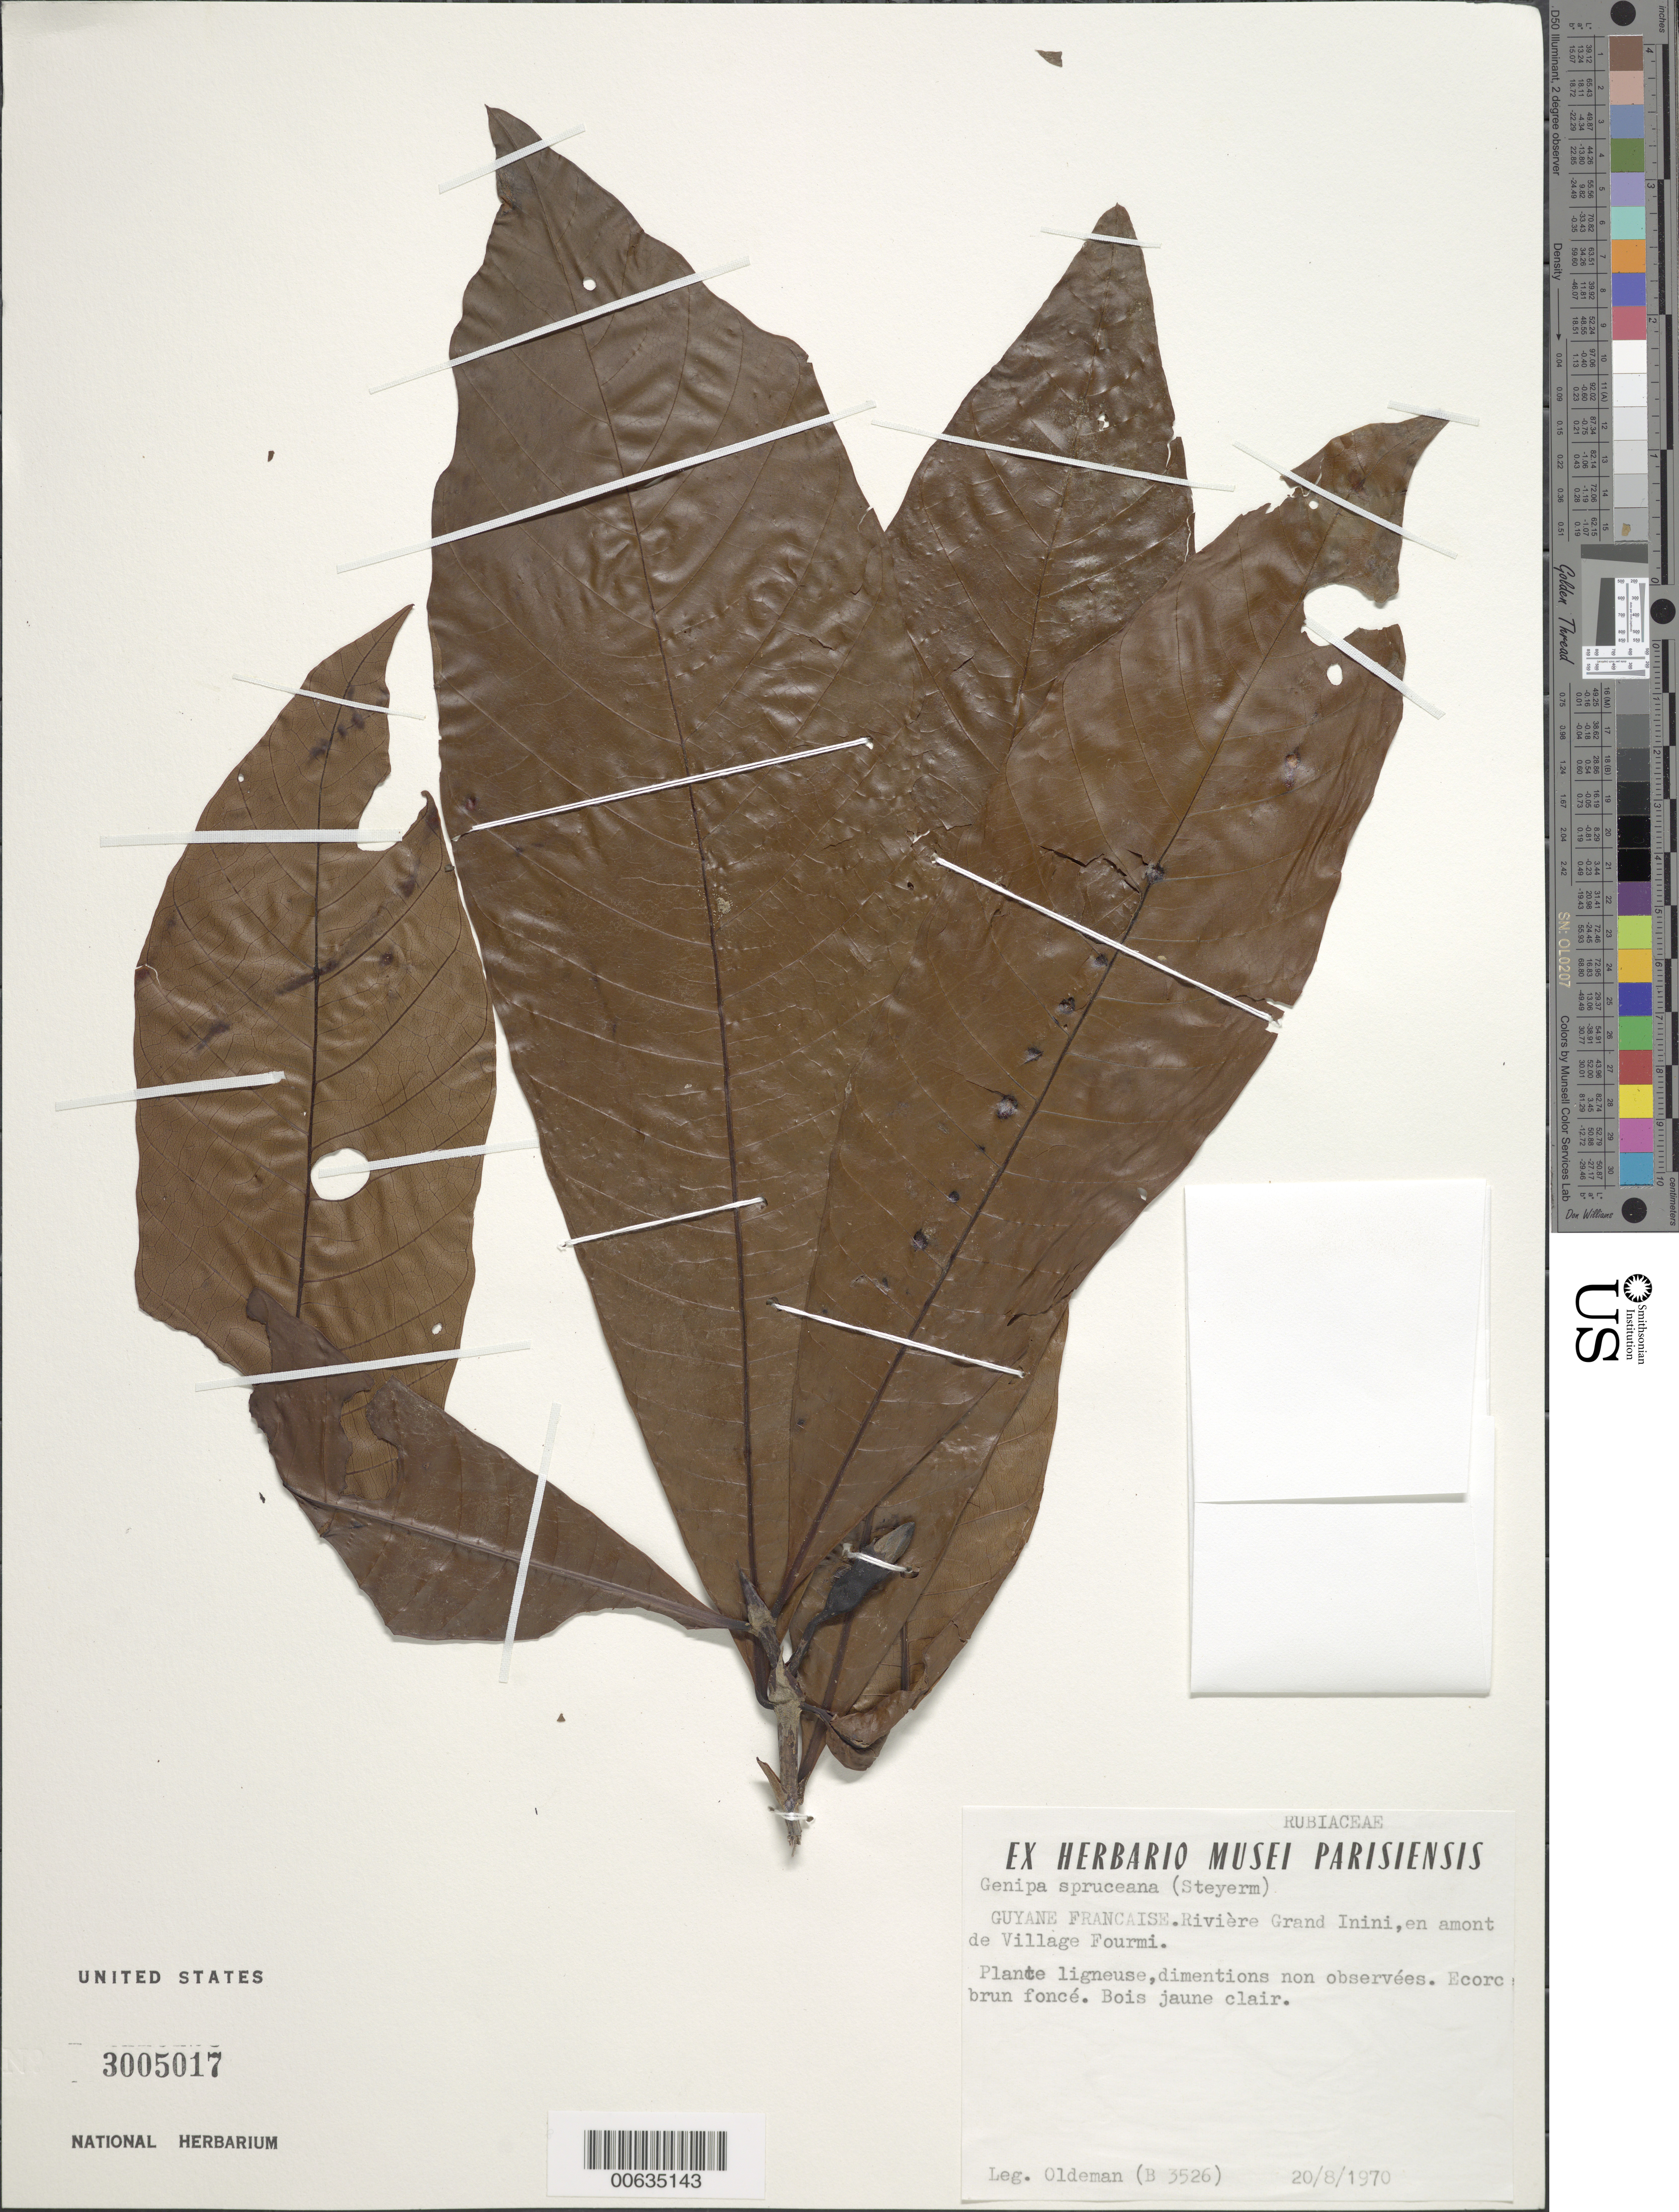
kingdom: Plantae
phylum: Tracheophyta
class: Magnoliopsida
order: Gentianales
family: Rubiaceae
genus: Genipa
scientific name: Genipa spruceana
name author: Steyerm.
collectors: R. Oldeman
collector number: B 3526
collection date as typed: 20-Aug-70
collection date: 1970-08-20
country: French Guiana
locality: Village Fourmi, Riv. Grand Inini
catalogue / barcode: US 3005017